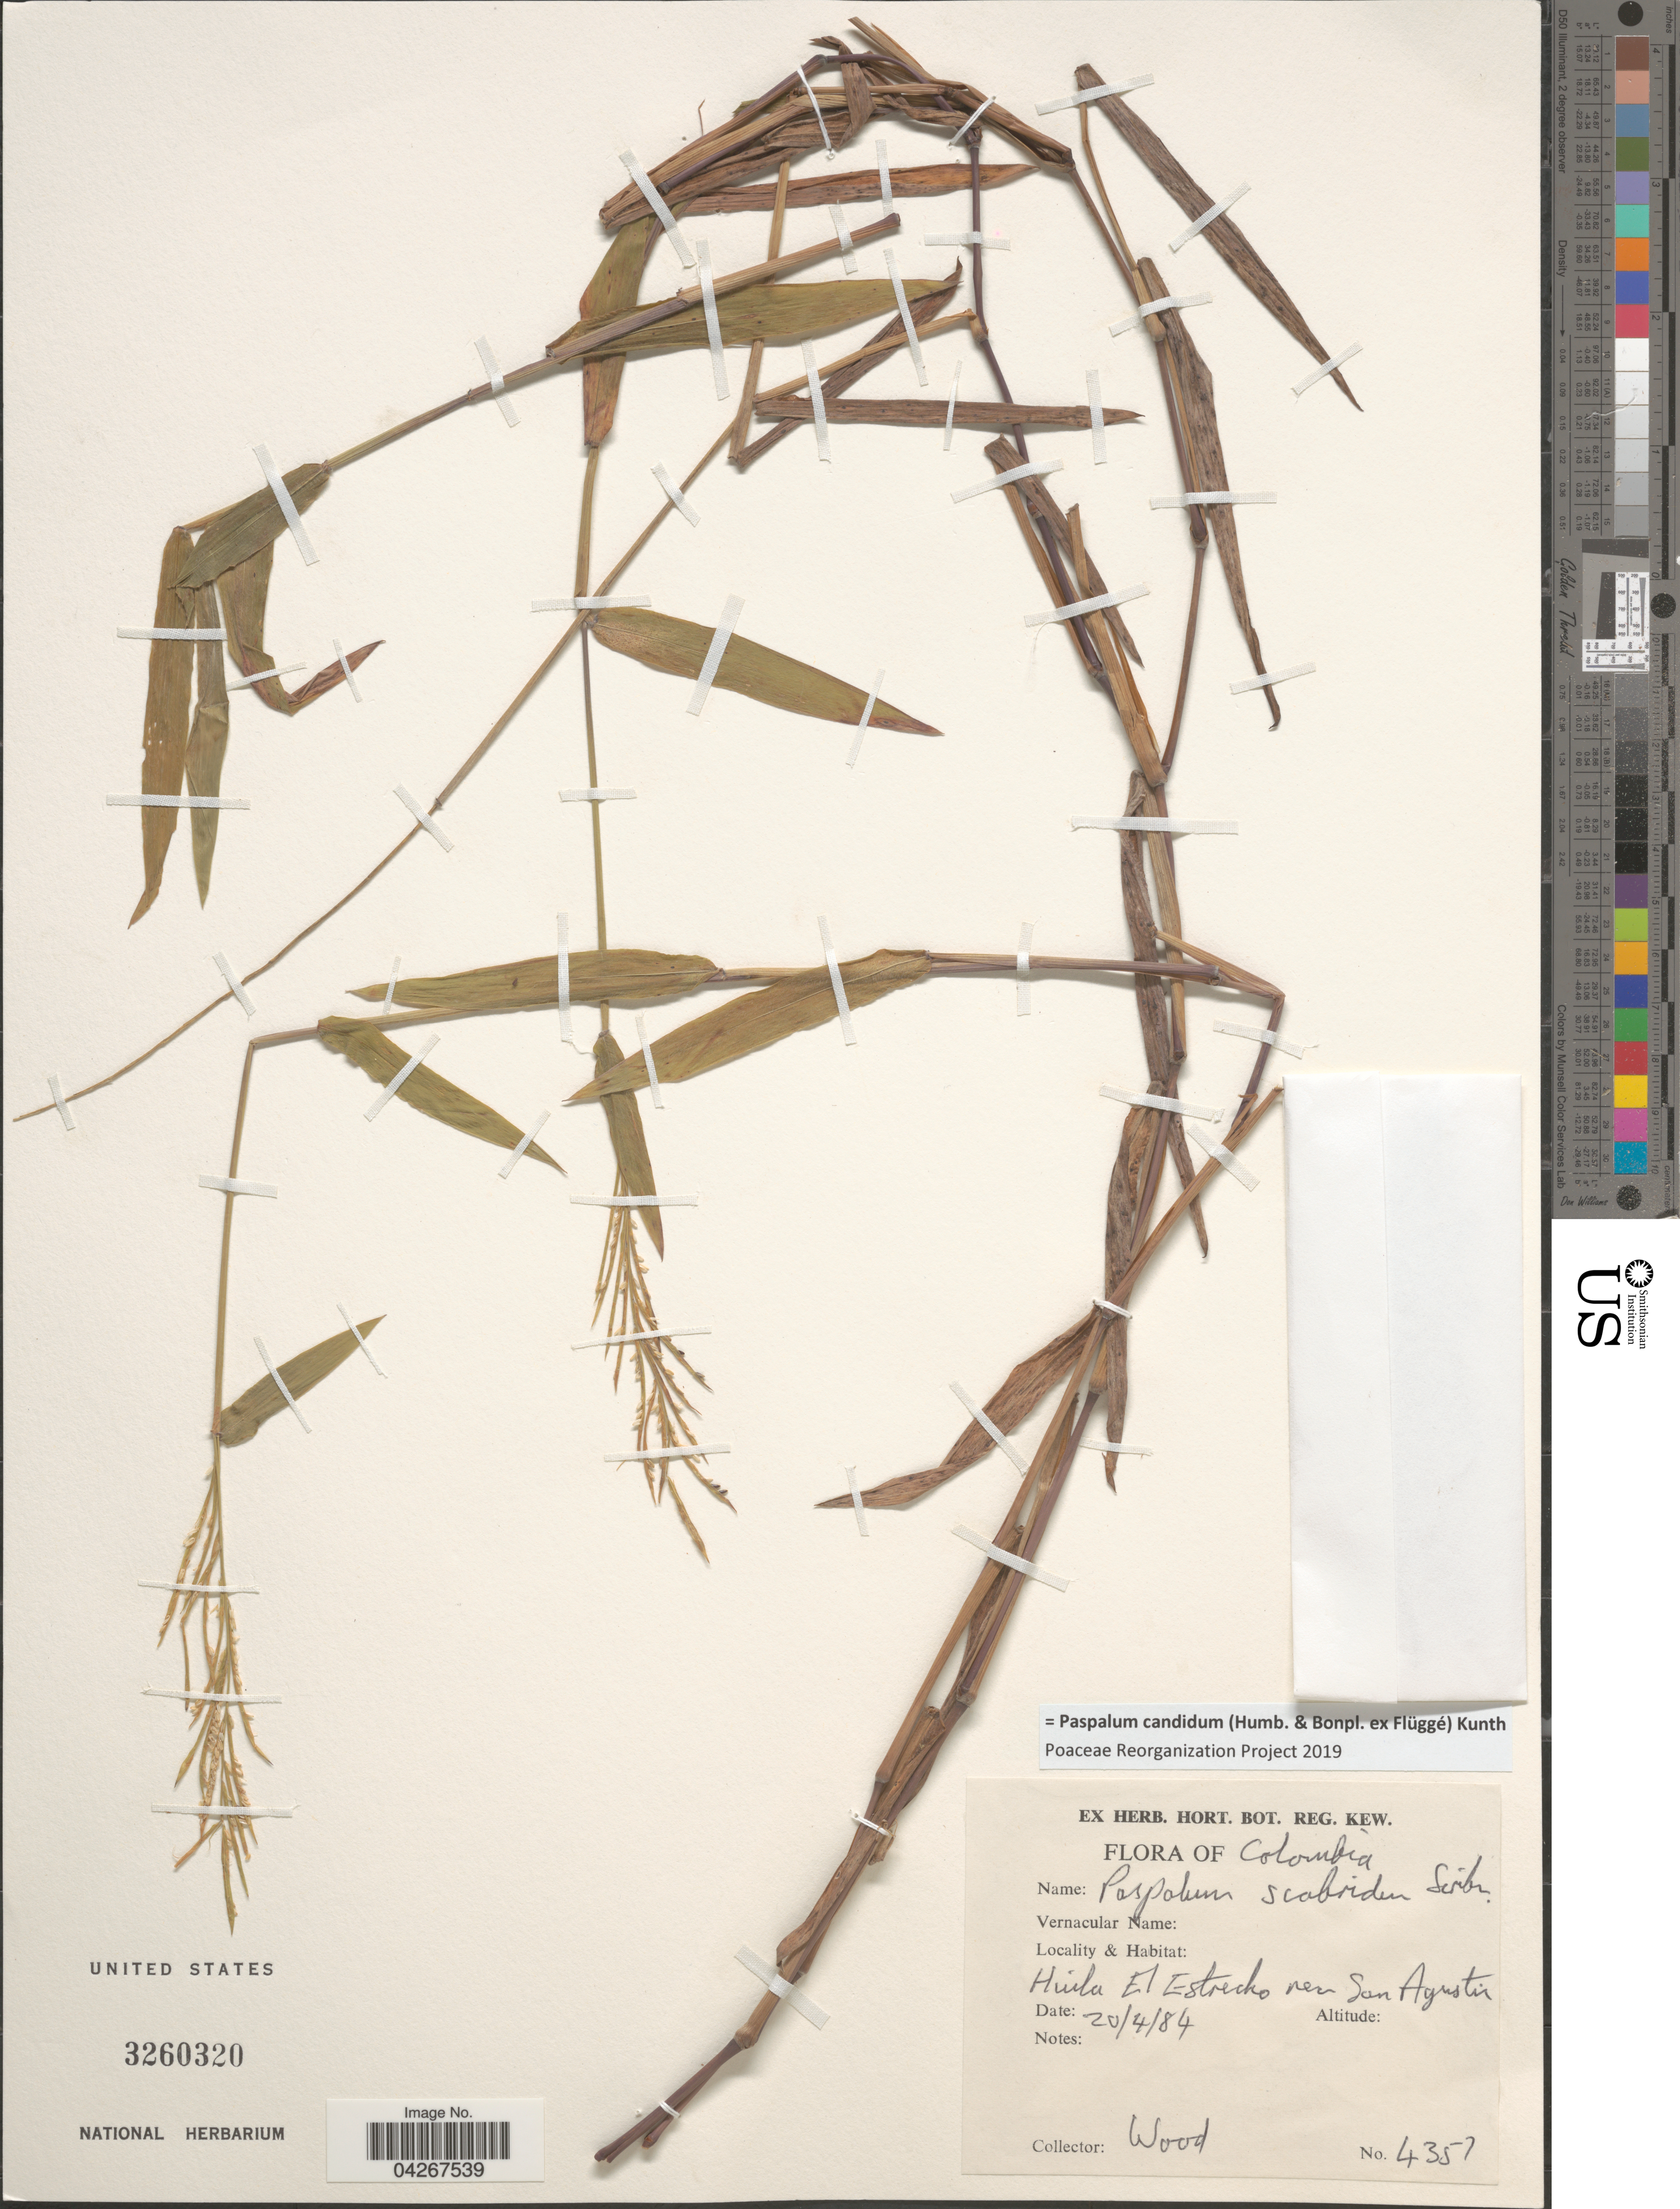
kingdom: Plantae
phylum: Tracheophyta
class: Liliopsida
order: Poales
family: Poaceae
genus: Paspalum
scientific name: Paspalum candidum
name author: (Humb. & Bonpl. ex Fleugge) Kunth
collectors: Wood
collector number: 4351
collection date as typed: Transcribed d/m/y: 20/4/84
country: Colombia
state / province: Huila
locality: Huila El Strecho near San Agustin.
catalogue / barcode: US 3260320